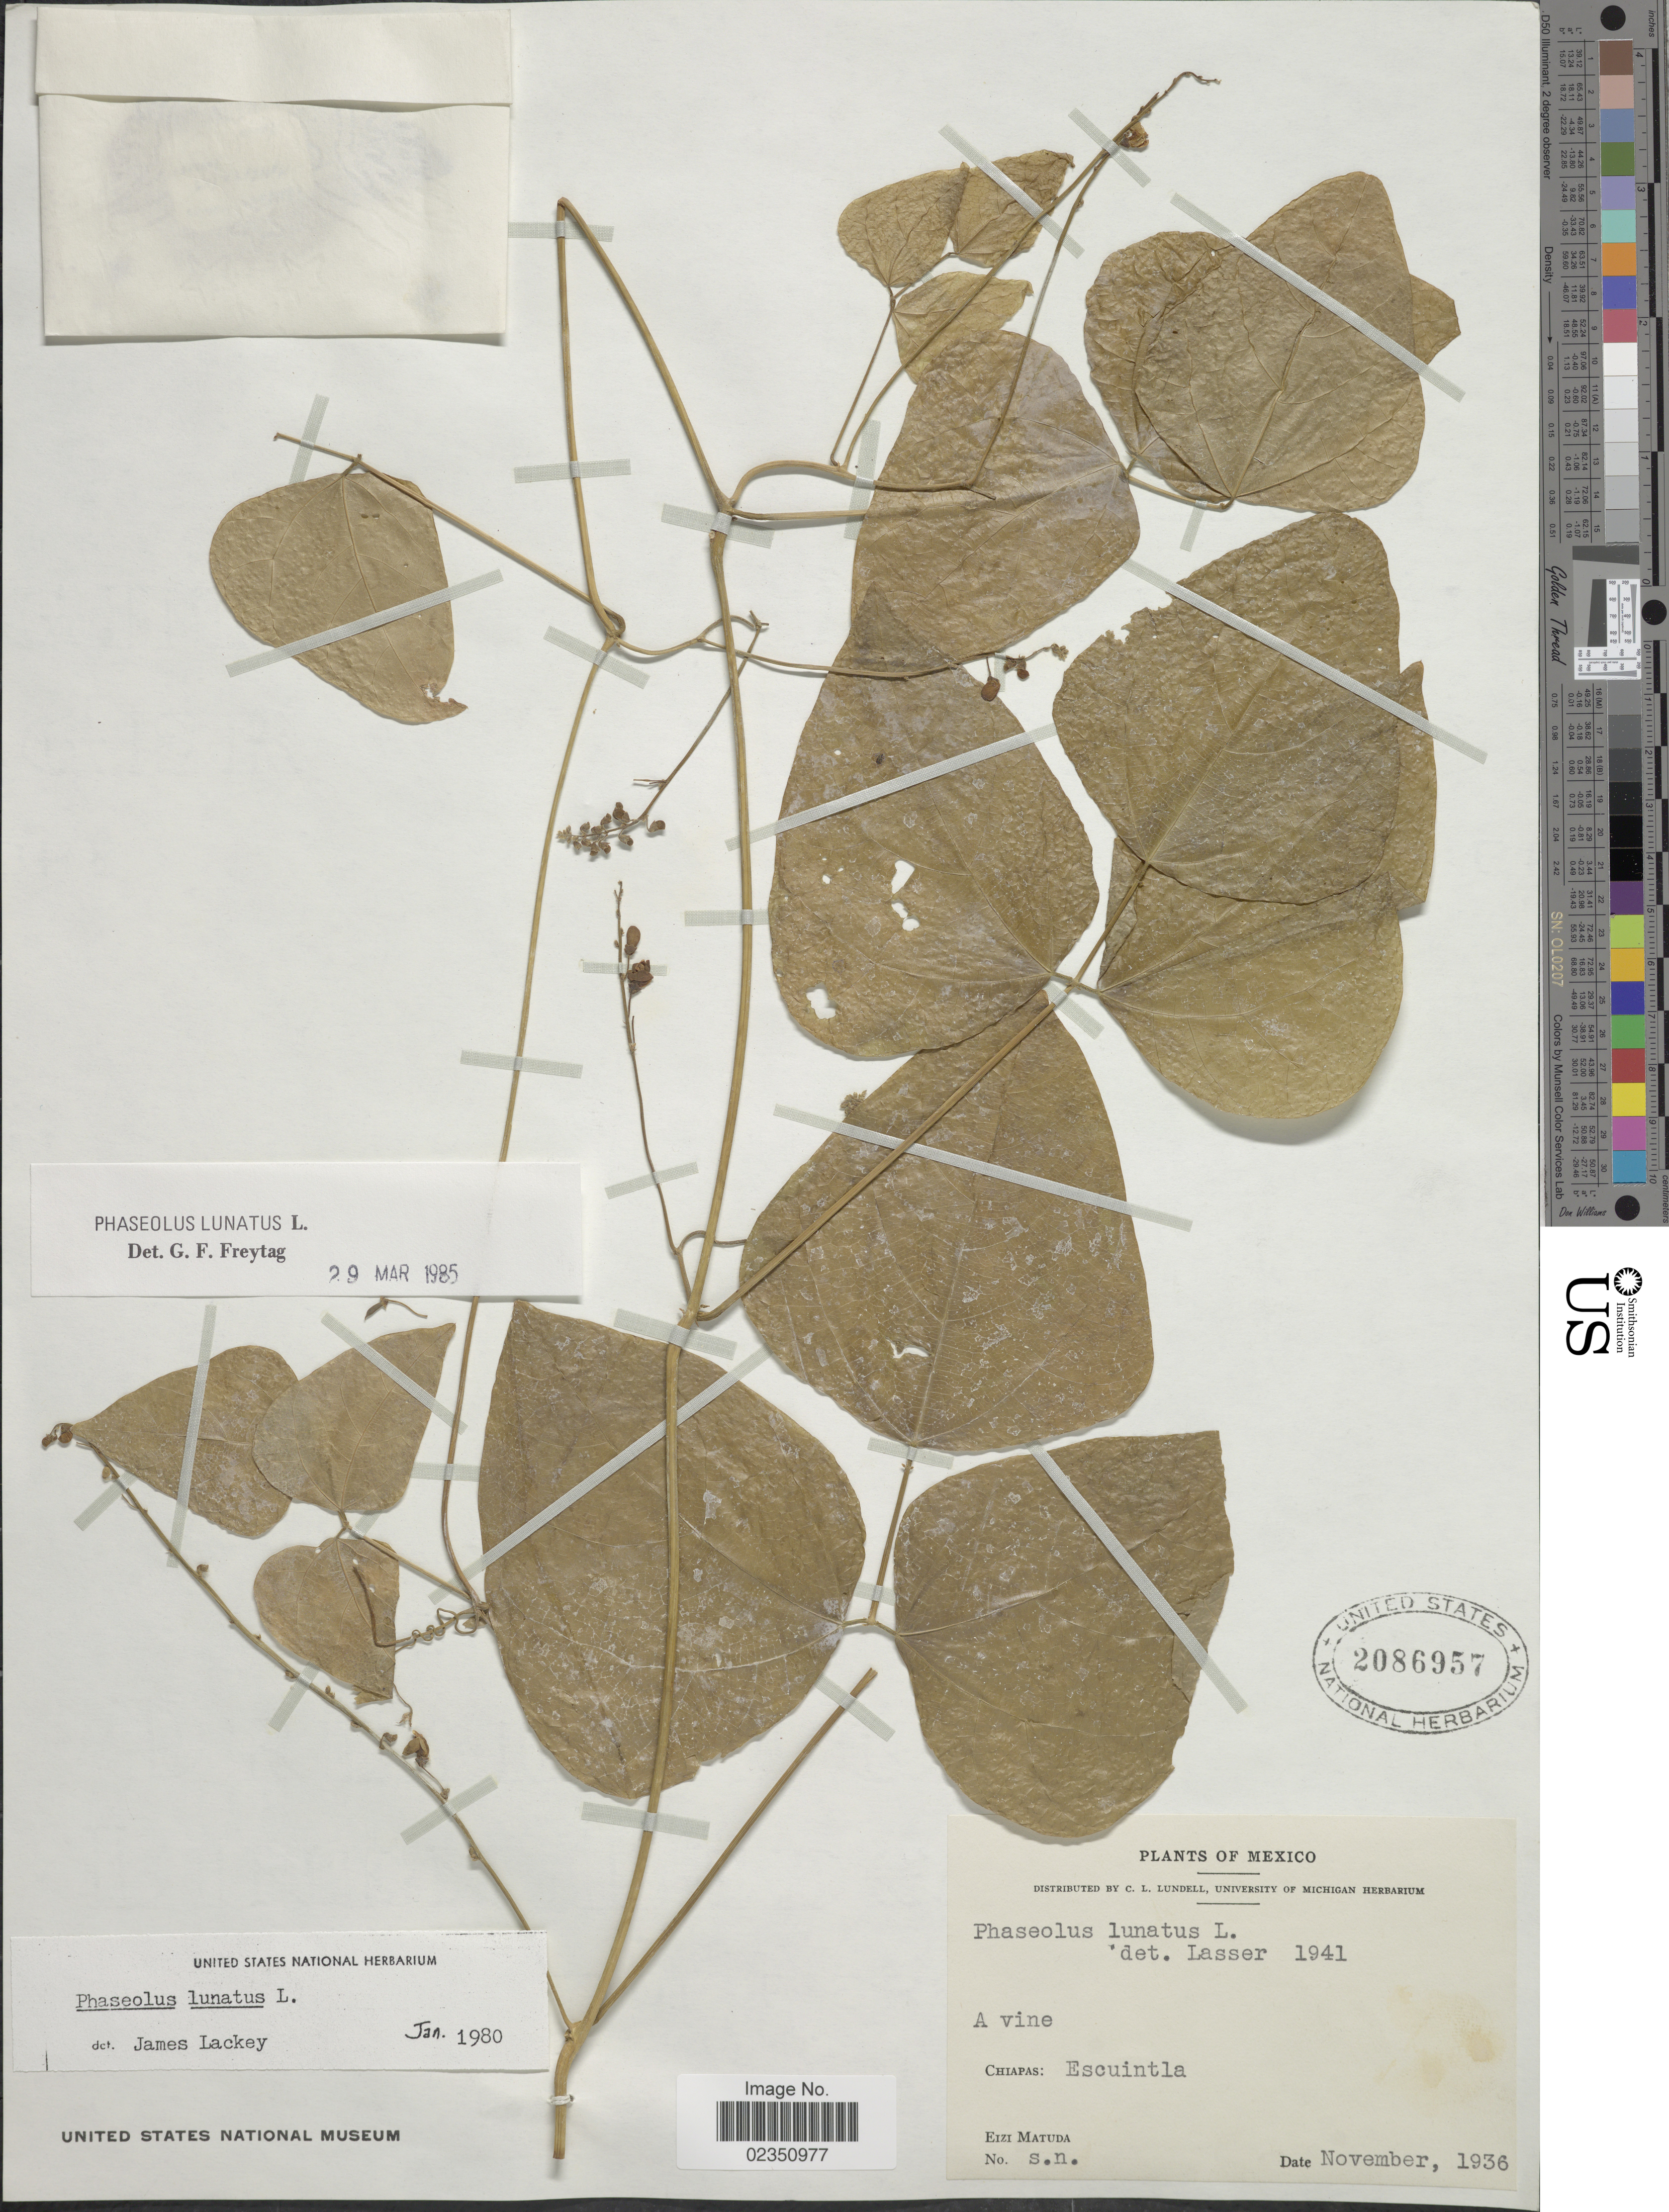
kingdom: Plantae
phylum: Tracheophyta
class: Magnoliopsida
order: Fabales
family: Fabaceae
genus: Phaseolus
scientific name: Phaseolus lunatus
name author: L.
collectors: E. Matuda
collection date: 1936-11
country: Mexico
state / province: Chiapas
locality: A vine, Escuintla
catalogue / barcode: US 2086957